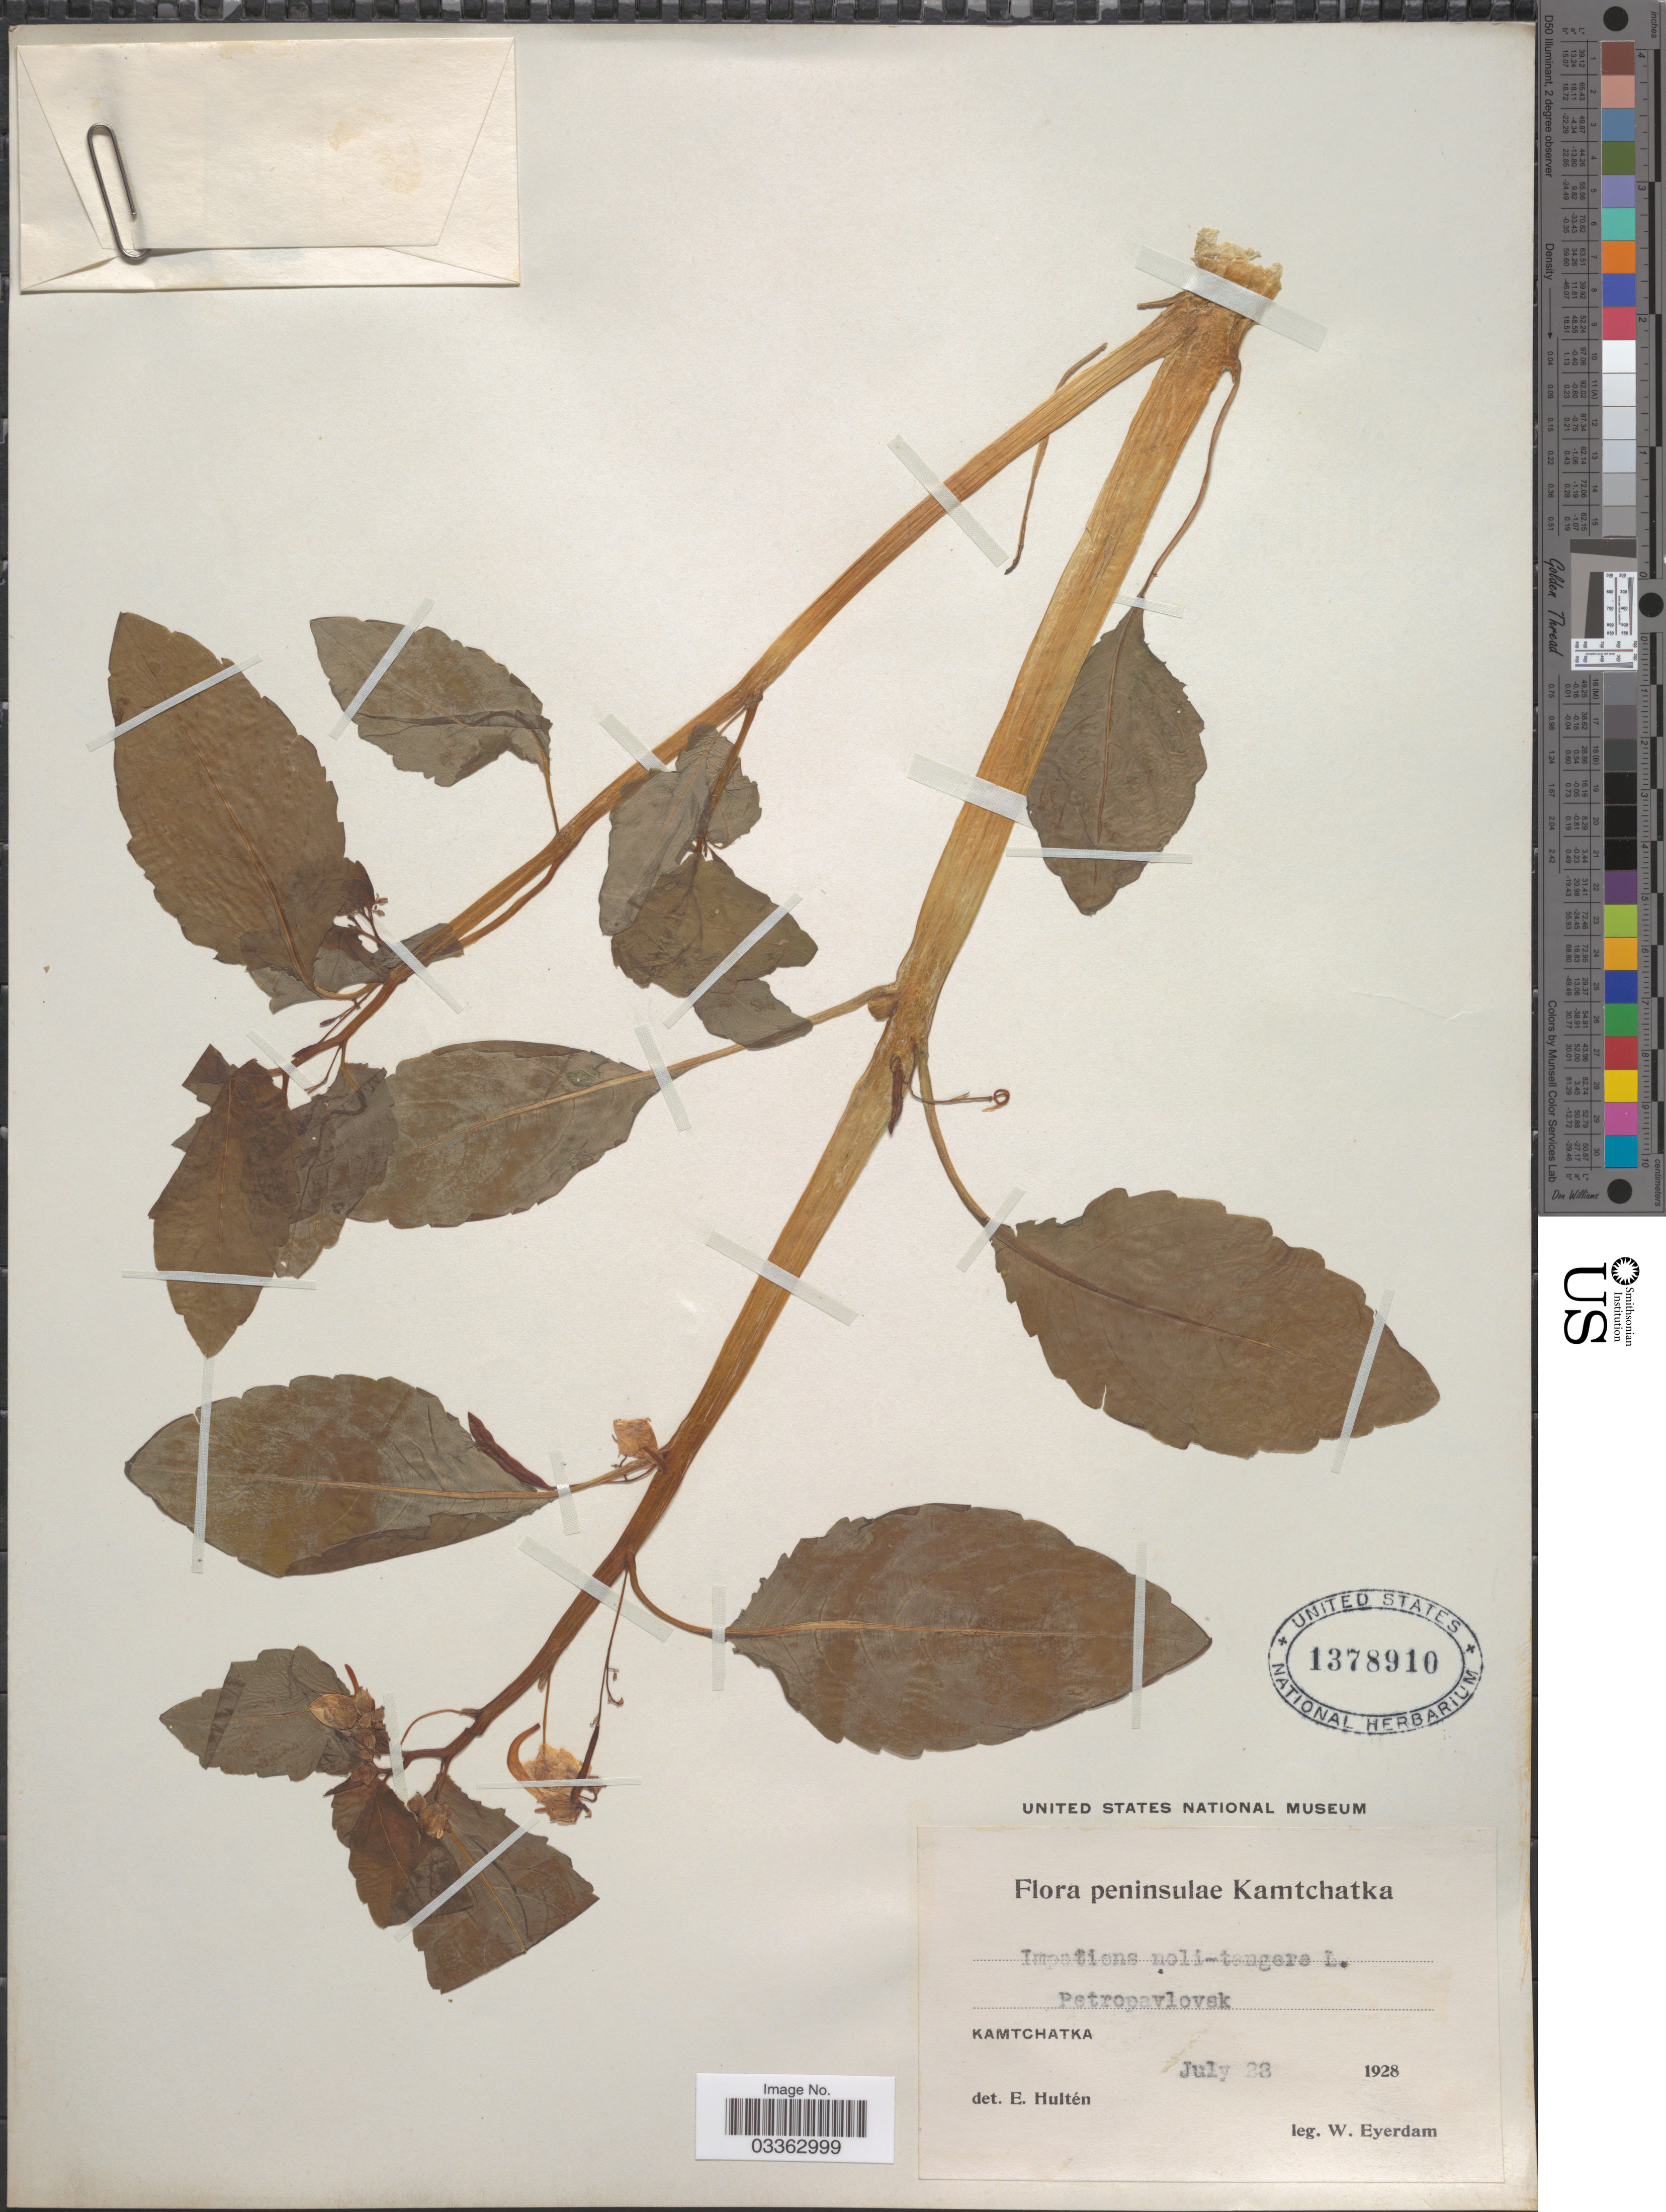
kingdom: Plantae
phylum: Tracheophyta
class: Magnoliopsida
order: Ericales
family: Balsaminaceae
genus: Impatiens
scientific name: Impatiens noli-tangere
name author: L.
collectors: W. J. Eyerdam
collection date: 1928-07-23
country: Russian Federation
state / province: Kamchatka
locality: Peninsulae Kamtchatka, Petropavlovsk, Kamtchatka.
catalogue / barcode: US 1378910